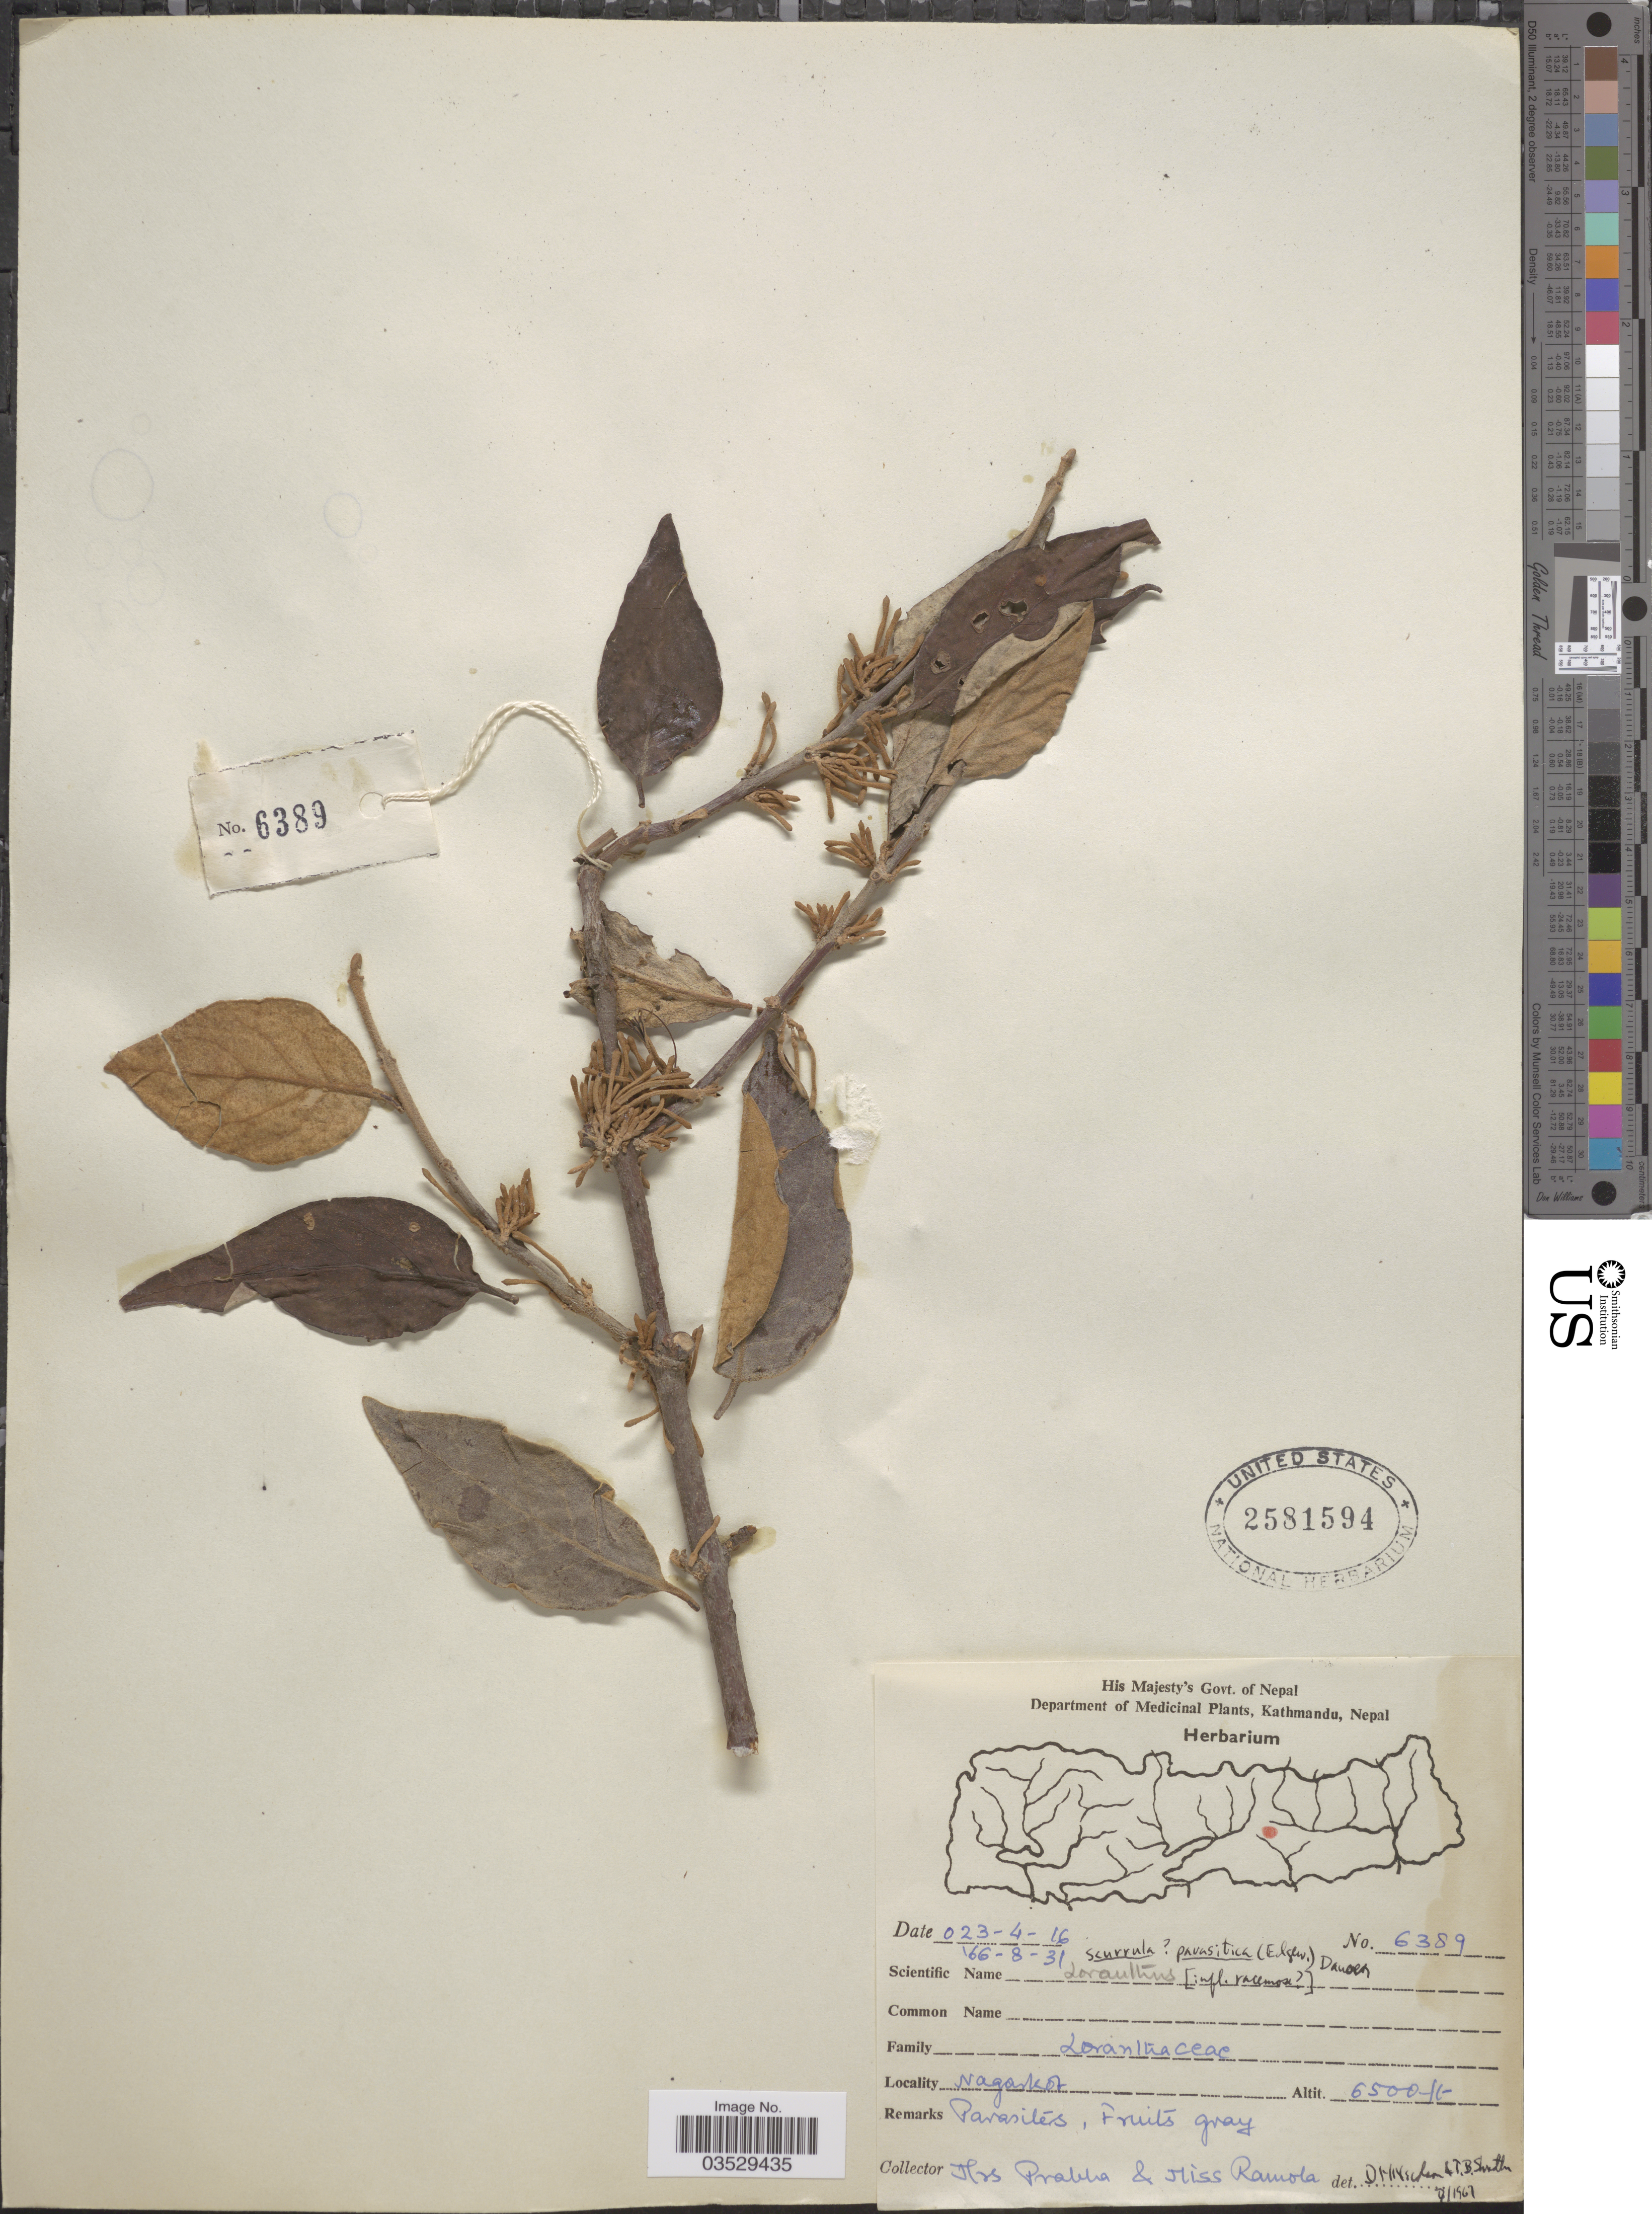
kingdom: Plantae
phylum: Tracheophyta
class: Magnoliopsida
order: Santalales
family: Loranthaceae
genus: Scurrula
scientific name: Scurrula parasitica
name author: L.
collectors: His Majesty's Government of Nepal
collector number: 6389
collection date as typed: Transcribed d/m/y: 31/8/66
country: Nepal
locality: Nagarkot.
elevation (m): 1981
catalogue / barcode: US 2581594